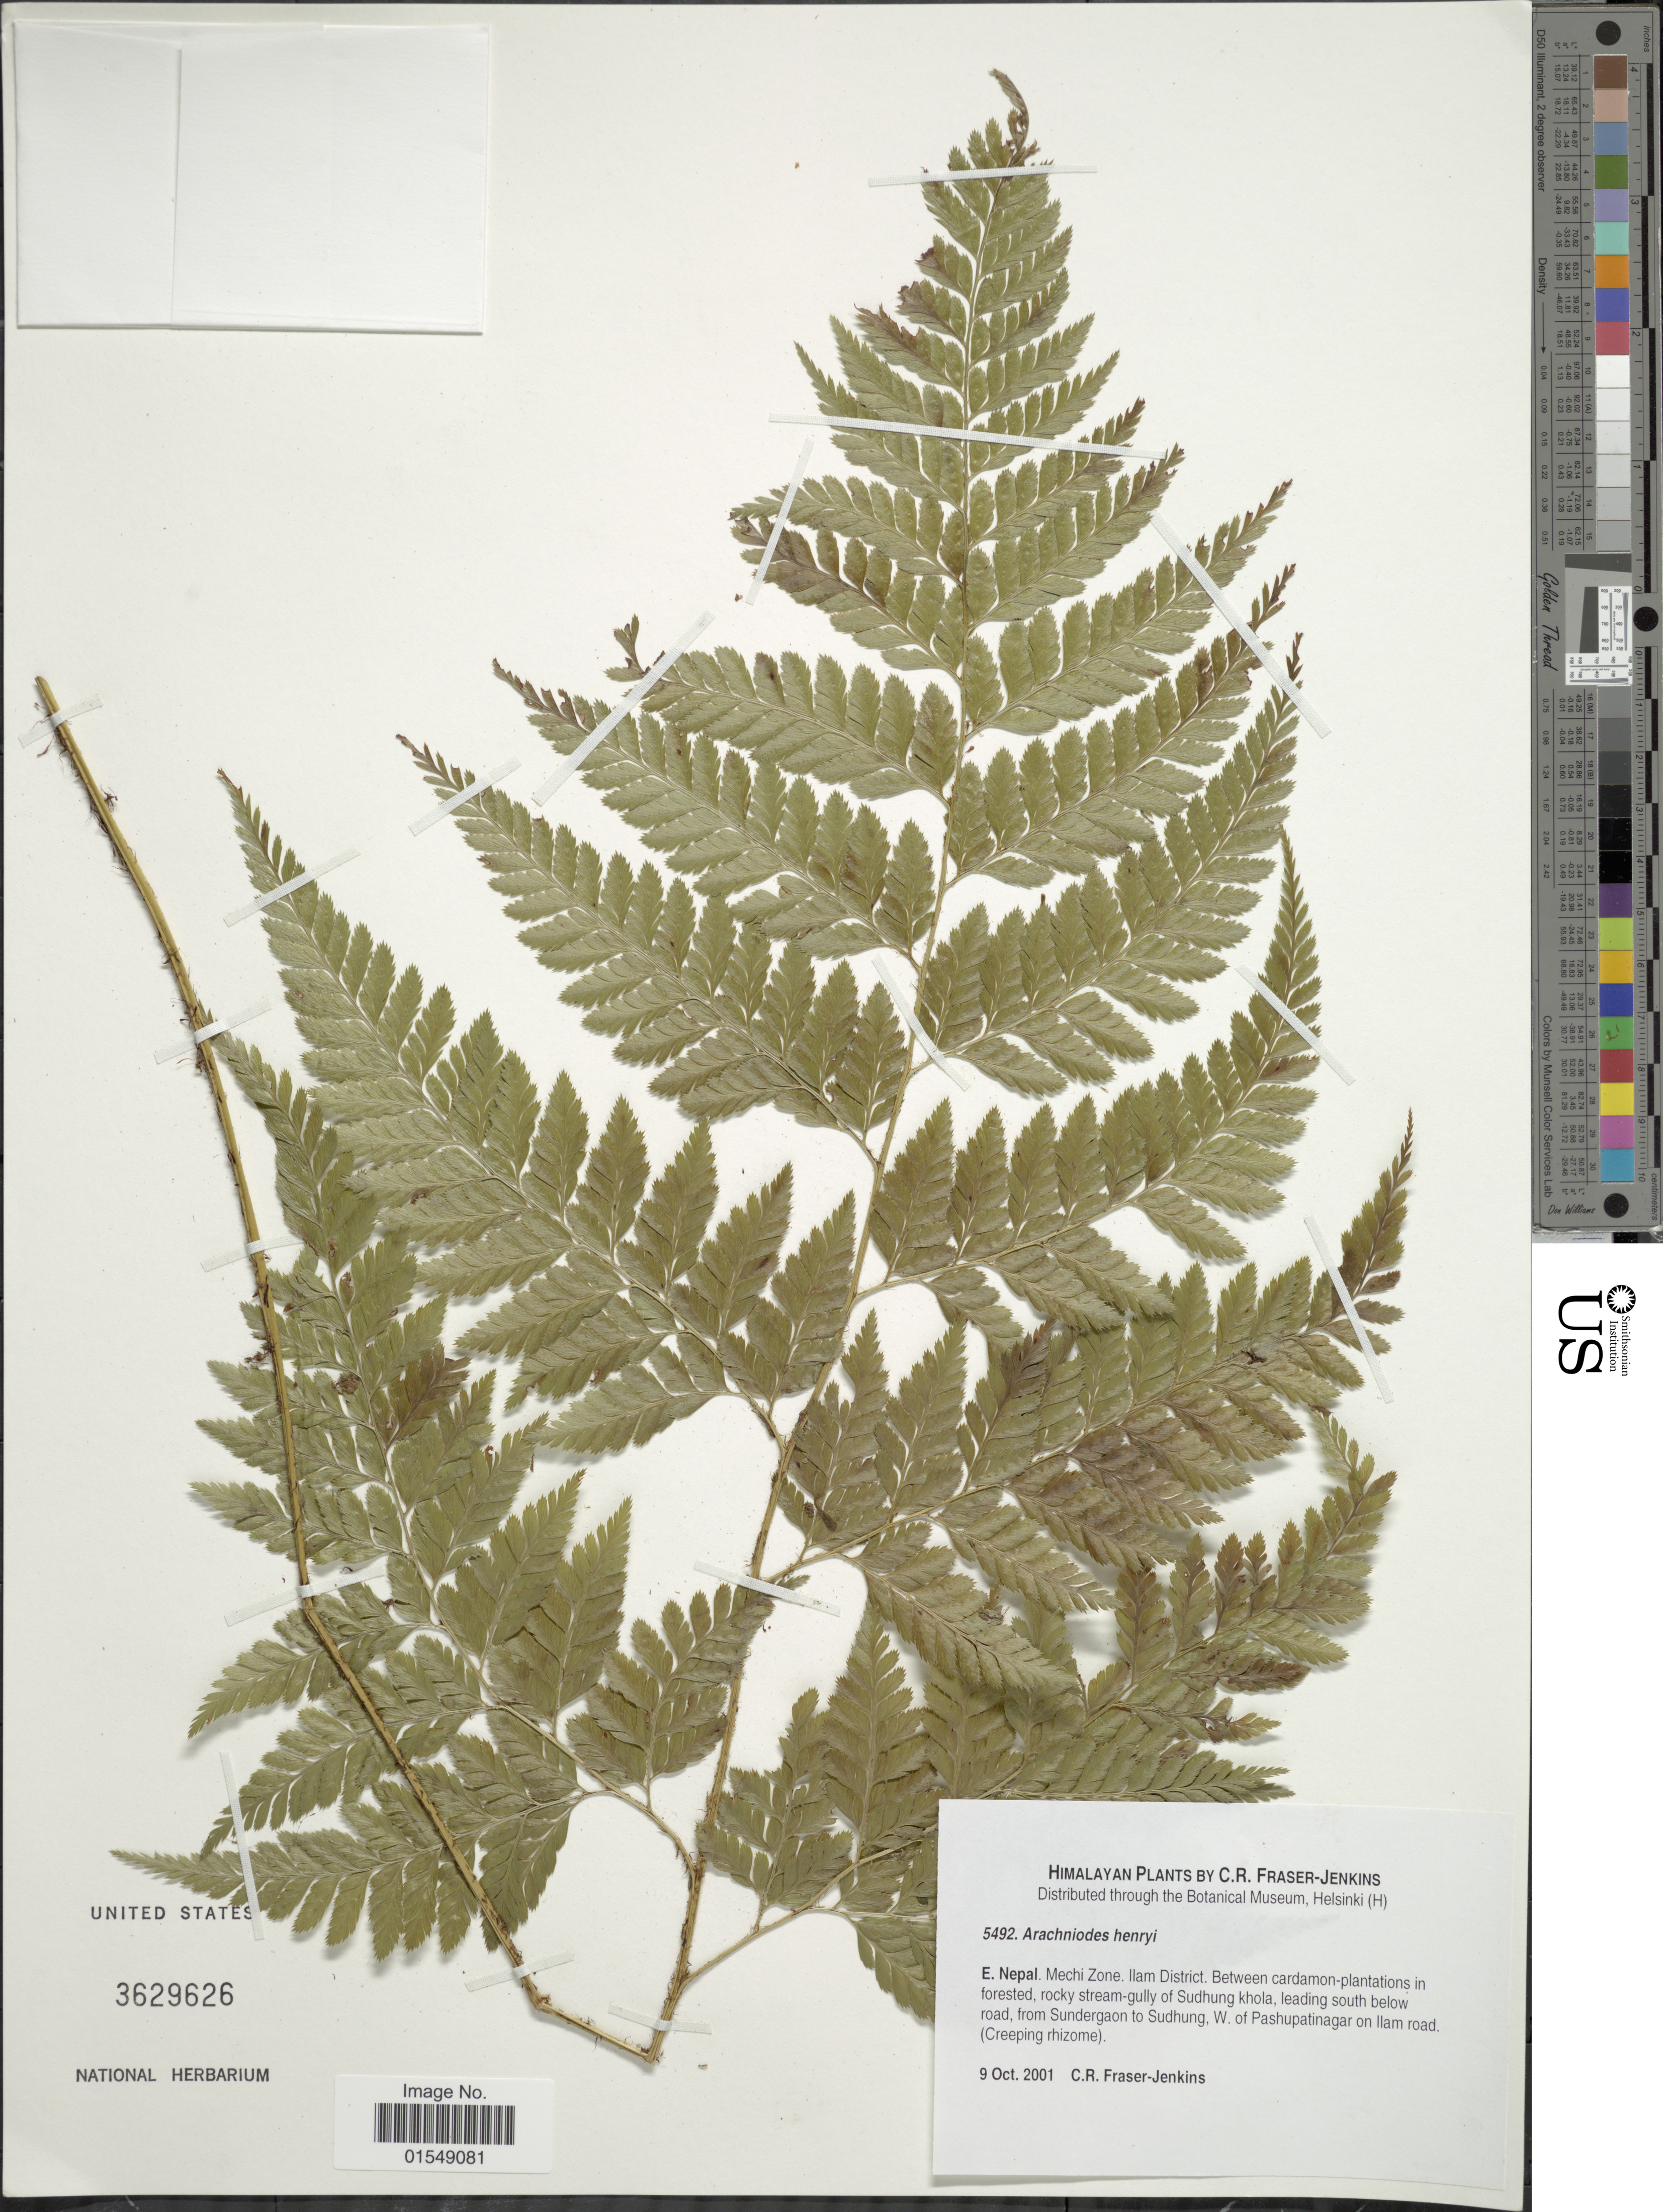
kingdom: Plantae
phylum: Tracheophyta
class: Polypodiopsida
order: Polypodiales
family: Dryopteridaceae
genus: Arachniodes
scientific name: Arachniodes henryi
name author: (Christ) Ching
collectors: C. R. Fraser-Jenkins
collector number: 5492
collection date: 2001-10-09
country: Nepal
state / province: Mechi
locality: Himalayan, E. Nepal, Mechi Zone, Ilam District, between cardamon- plantations in forested, rocky stream-gully of Sudhung khola, leading south below road, from Sundergaon to Sudhung, W. of Pashupatinagar on Ilam road (Creeping rhizome)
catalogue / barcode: US 3629626